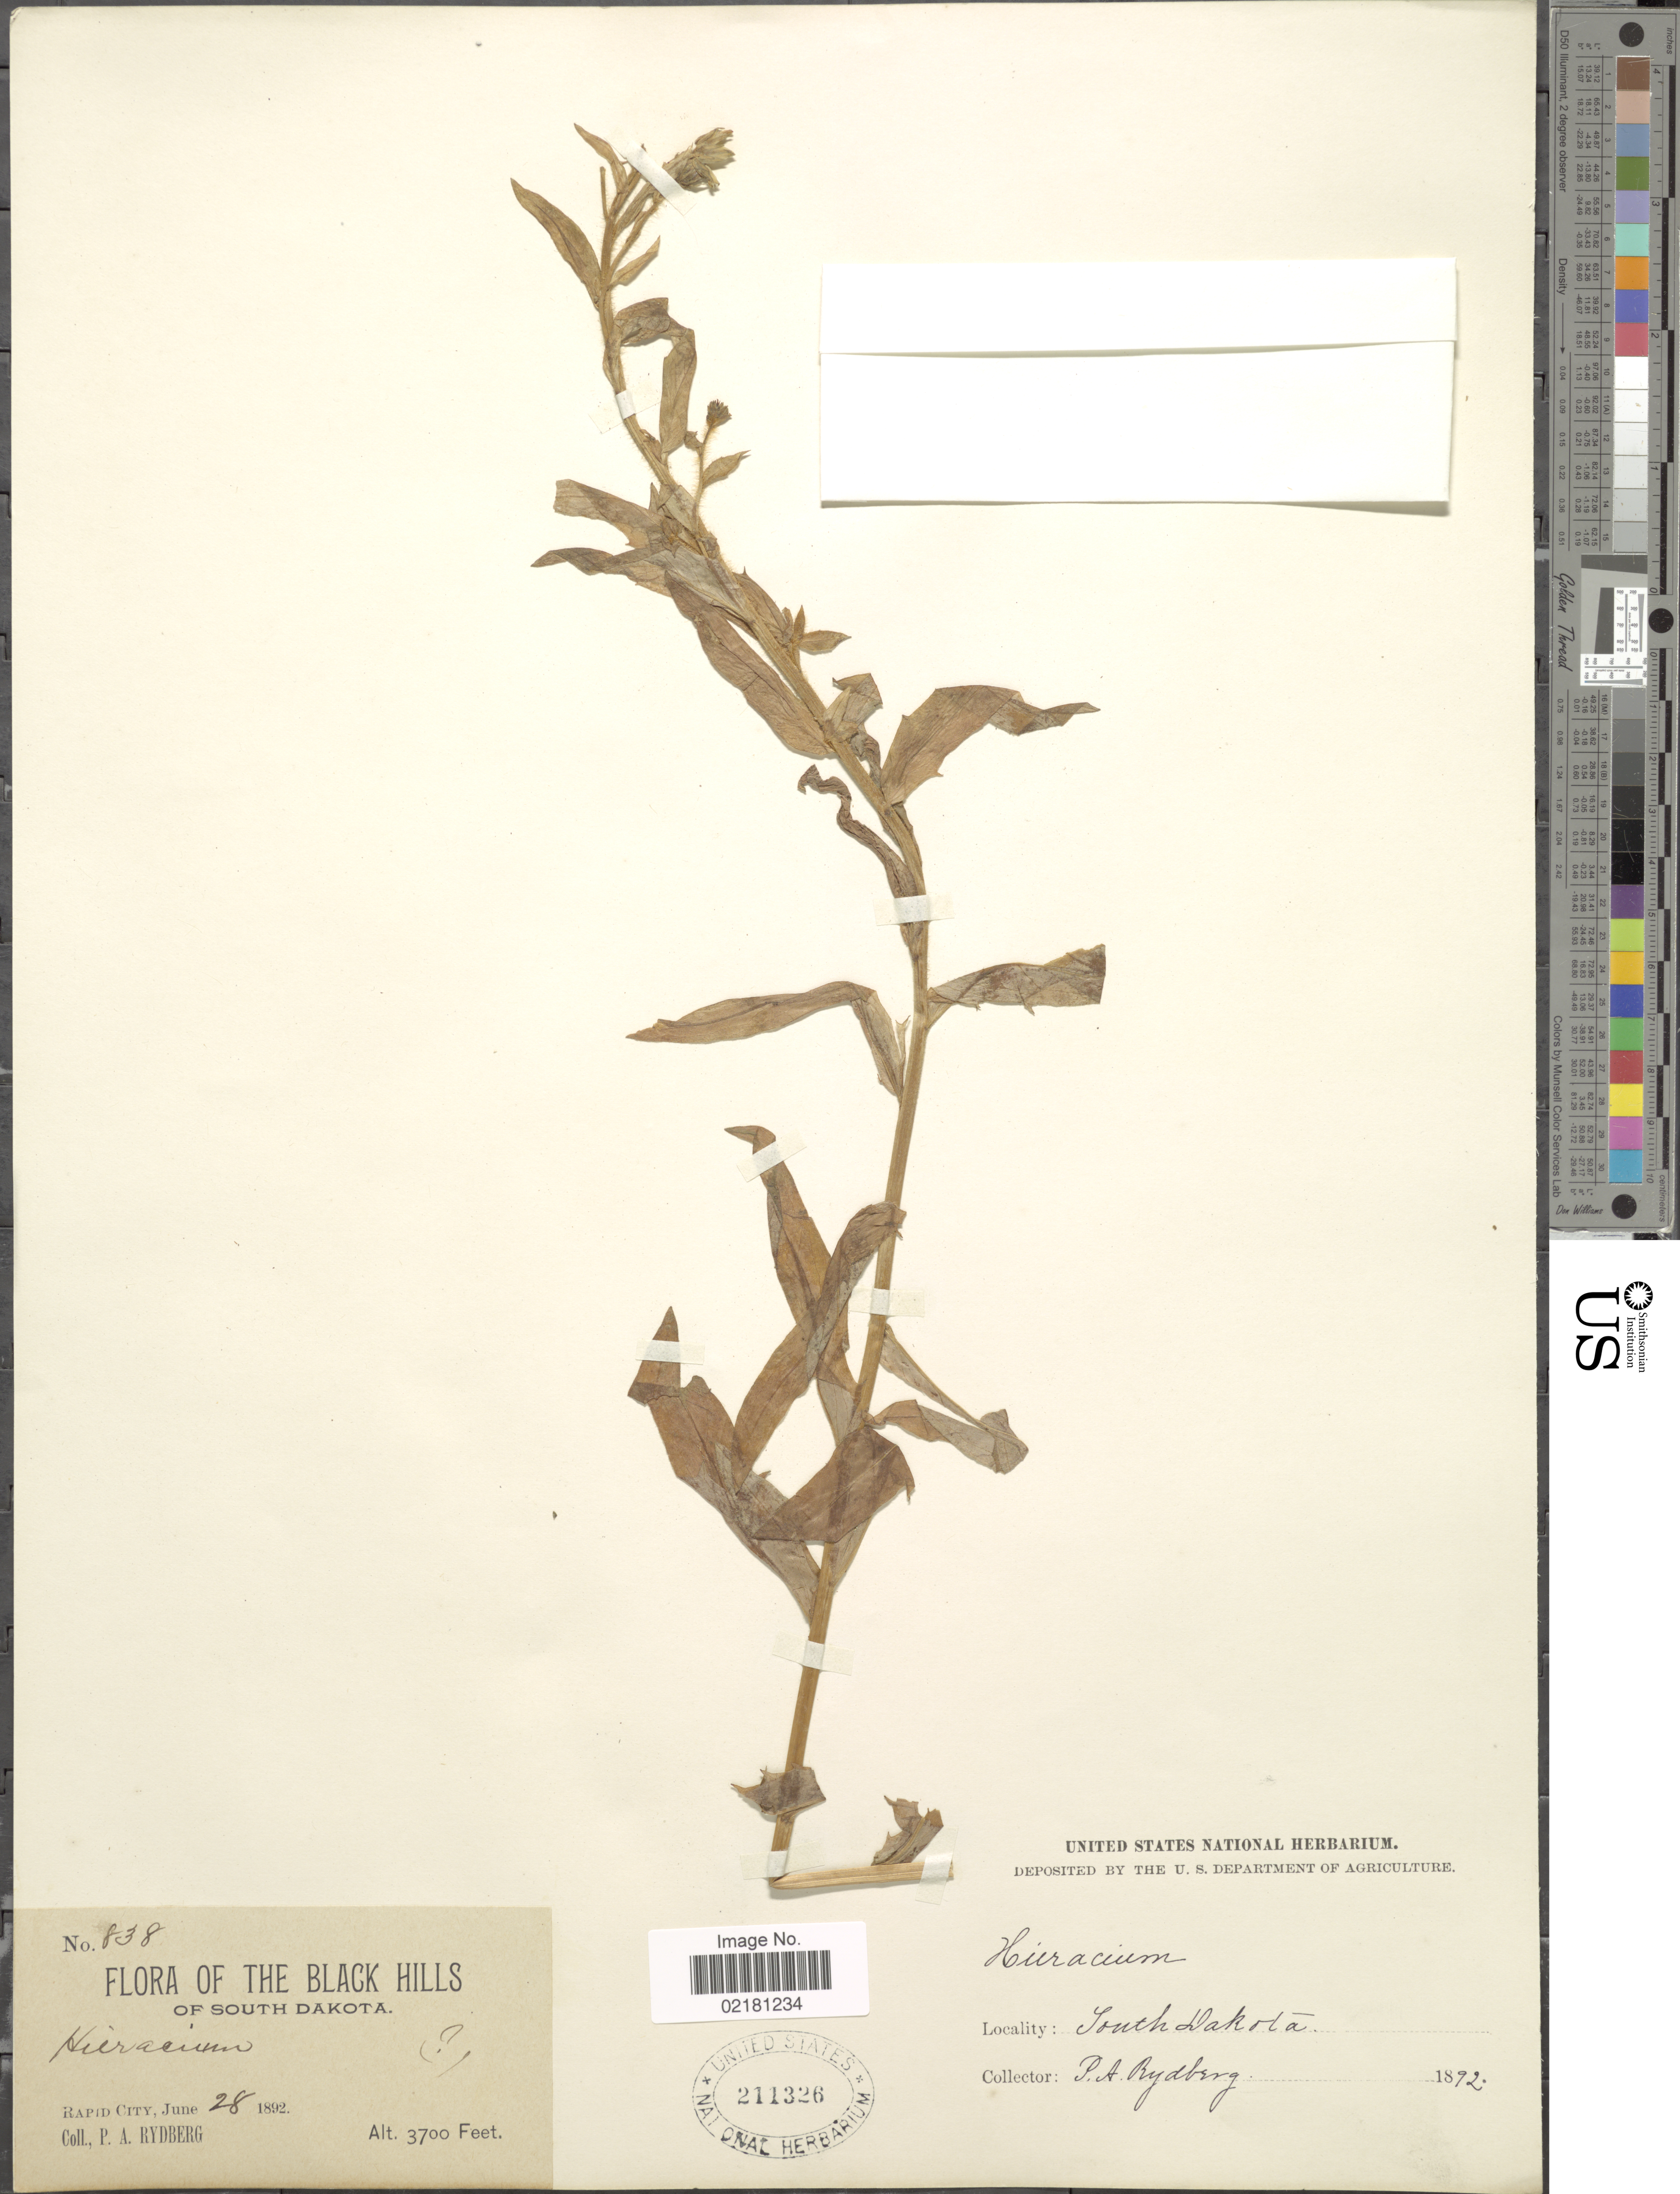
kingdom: Plantae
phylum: Tracheophyta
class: Magnoliopsida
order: Asterales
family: Asteraceae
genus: Hieracium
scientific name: Hieracium repandulare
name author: Druce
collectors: P. A. Rydberg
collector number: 838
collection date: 1892-06-28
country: United States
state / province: South Dakota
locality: Rapid City, The Black Hills.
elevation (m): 1128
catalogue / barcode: US 211326